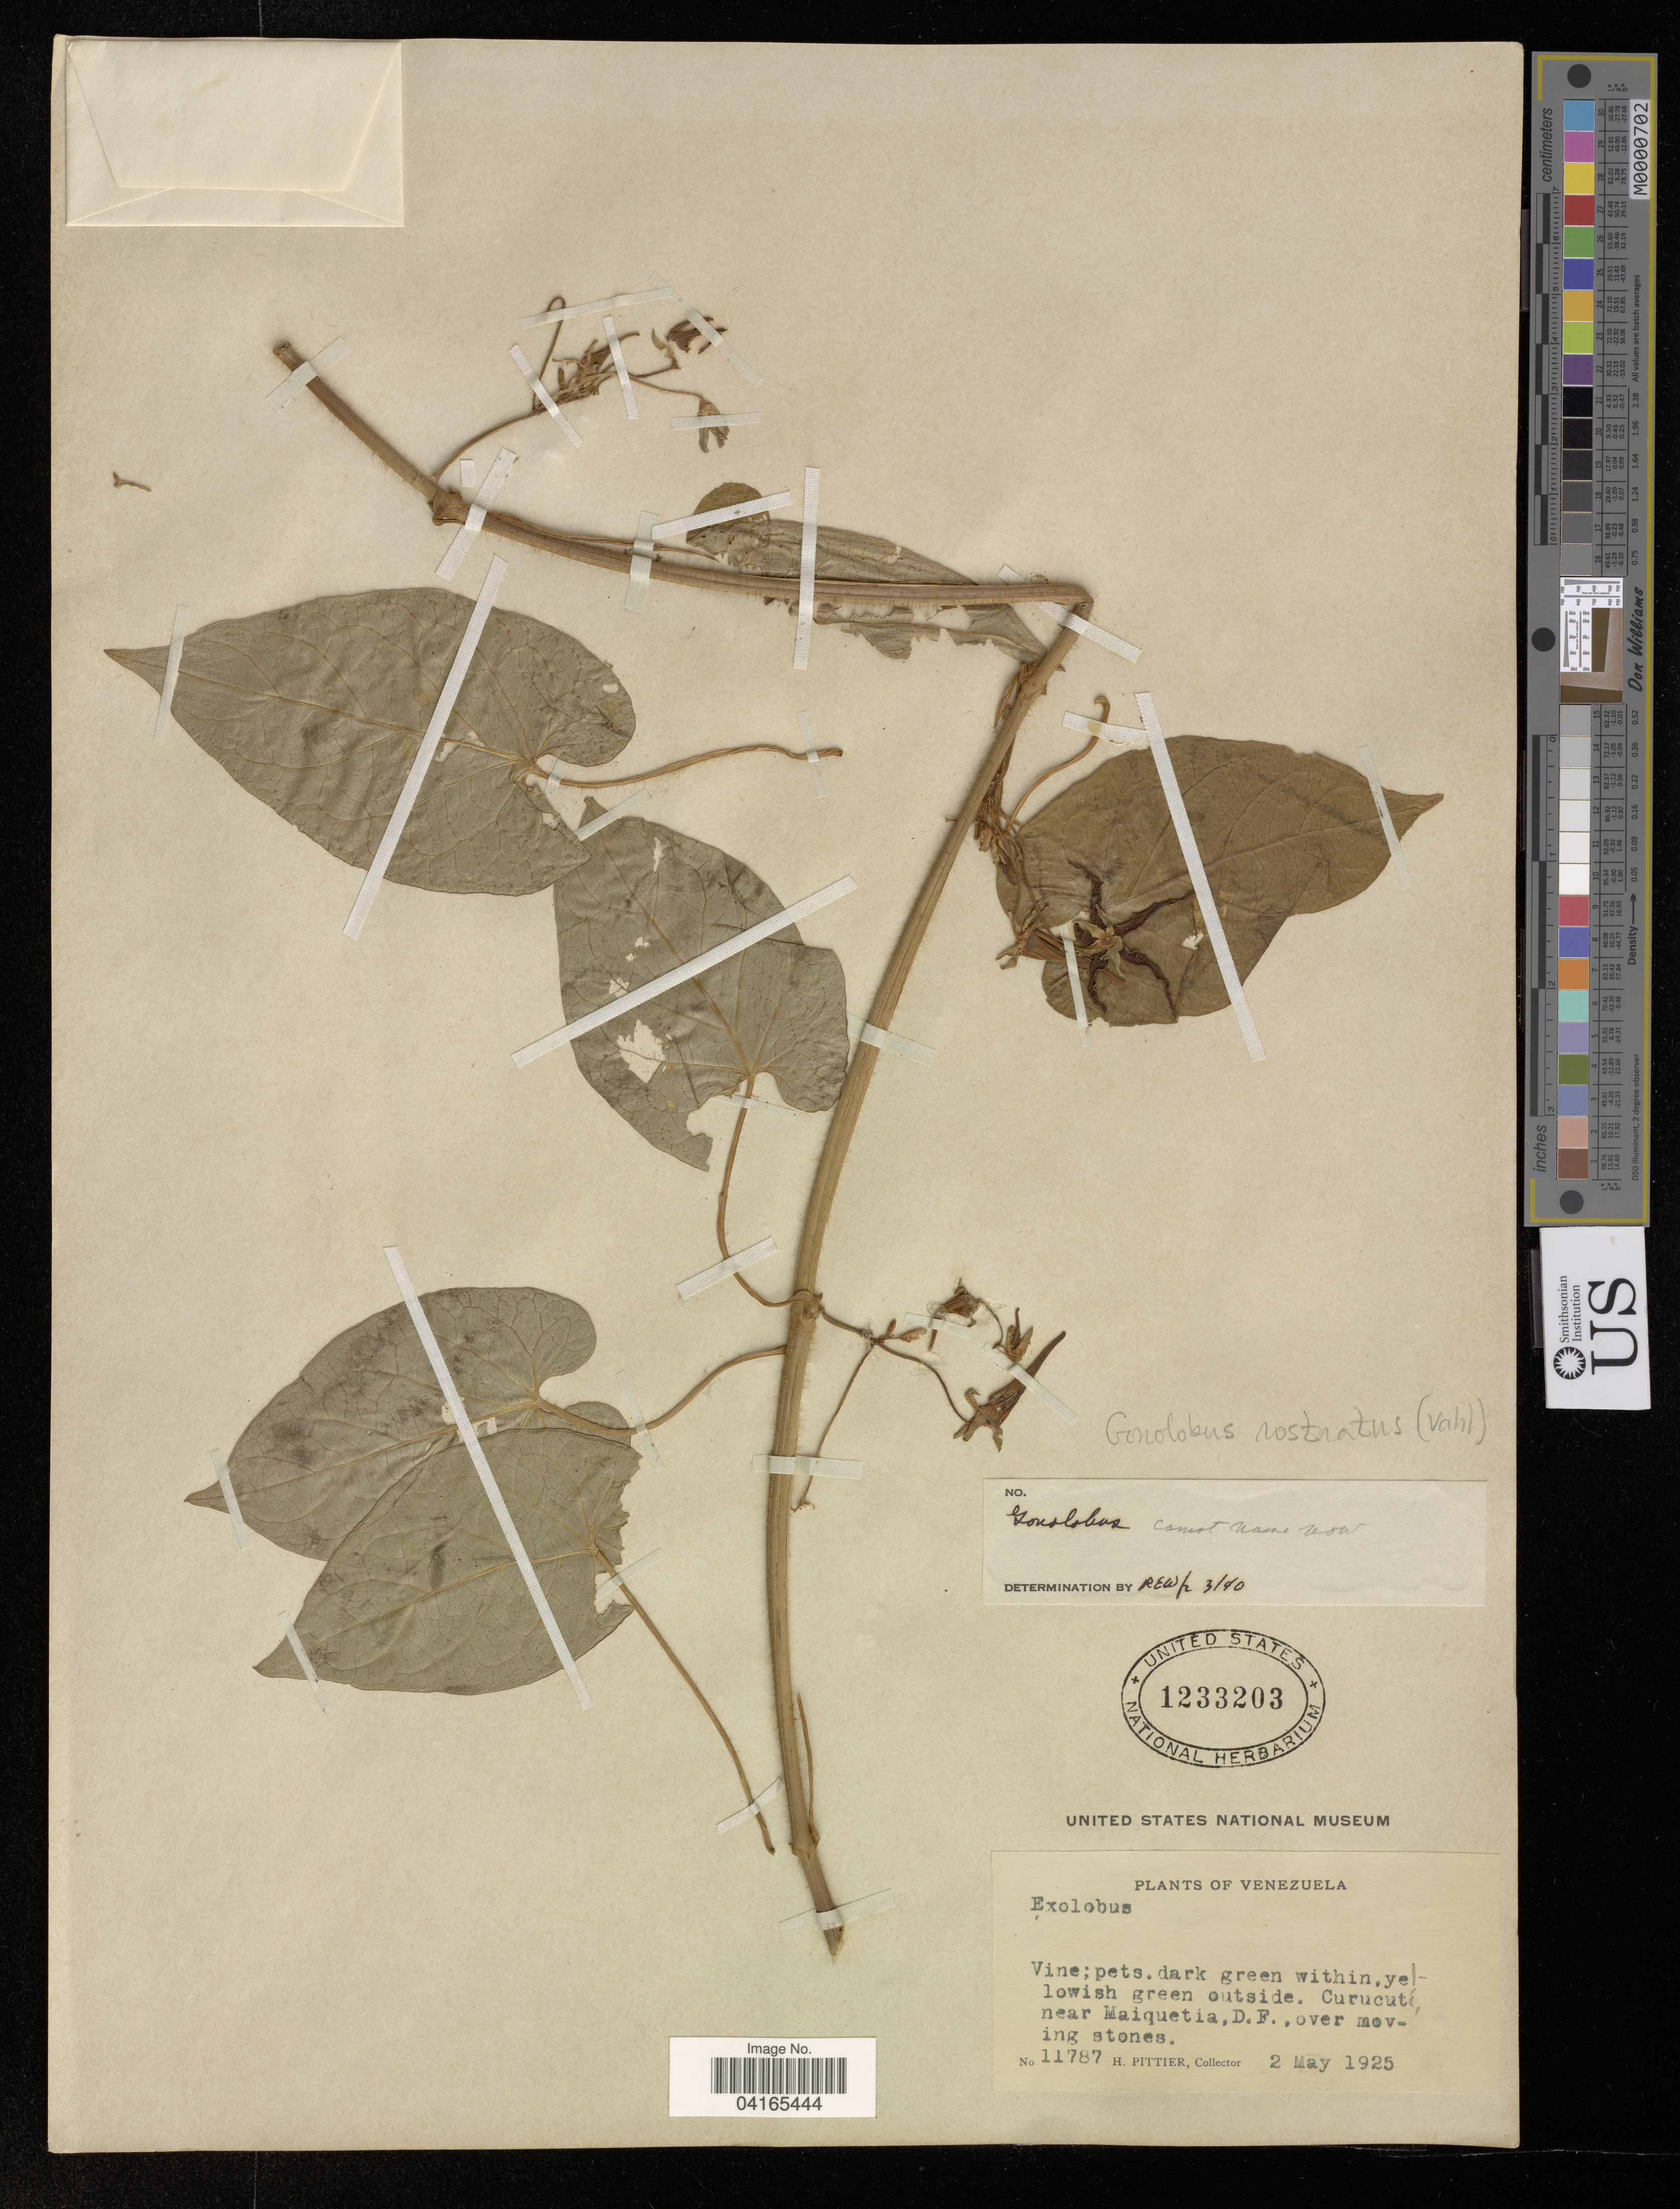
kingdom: Plantae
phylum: Tracheophyta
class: Magnoliopsida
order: Gentianales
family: Apocynaceae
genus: Gonolobus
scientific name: Gonolobus sp.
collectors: H. F. Pittier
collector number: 11787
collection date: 1925-05-02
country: Venezuela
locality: Curucutí, near Maiquetia, D.F.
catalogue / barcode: US 1233203